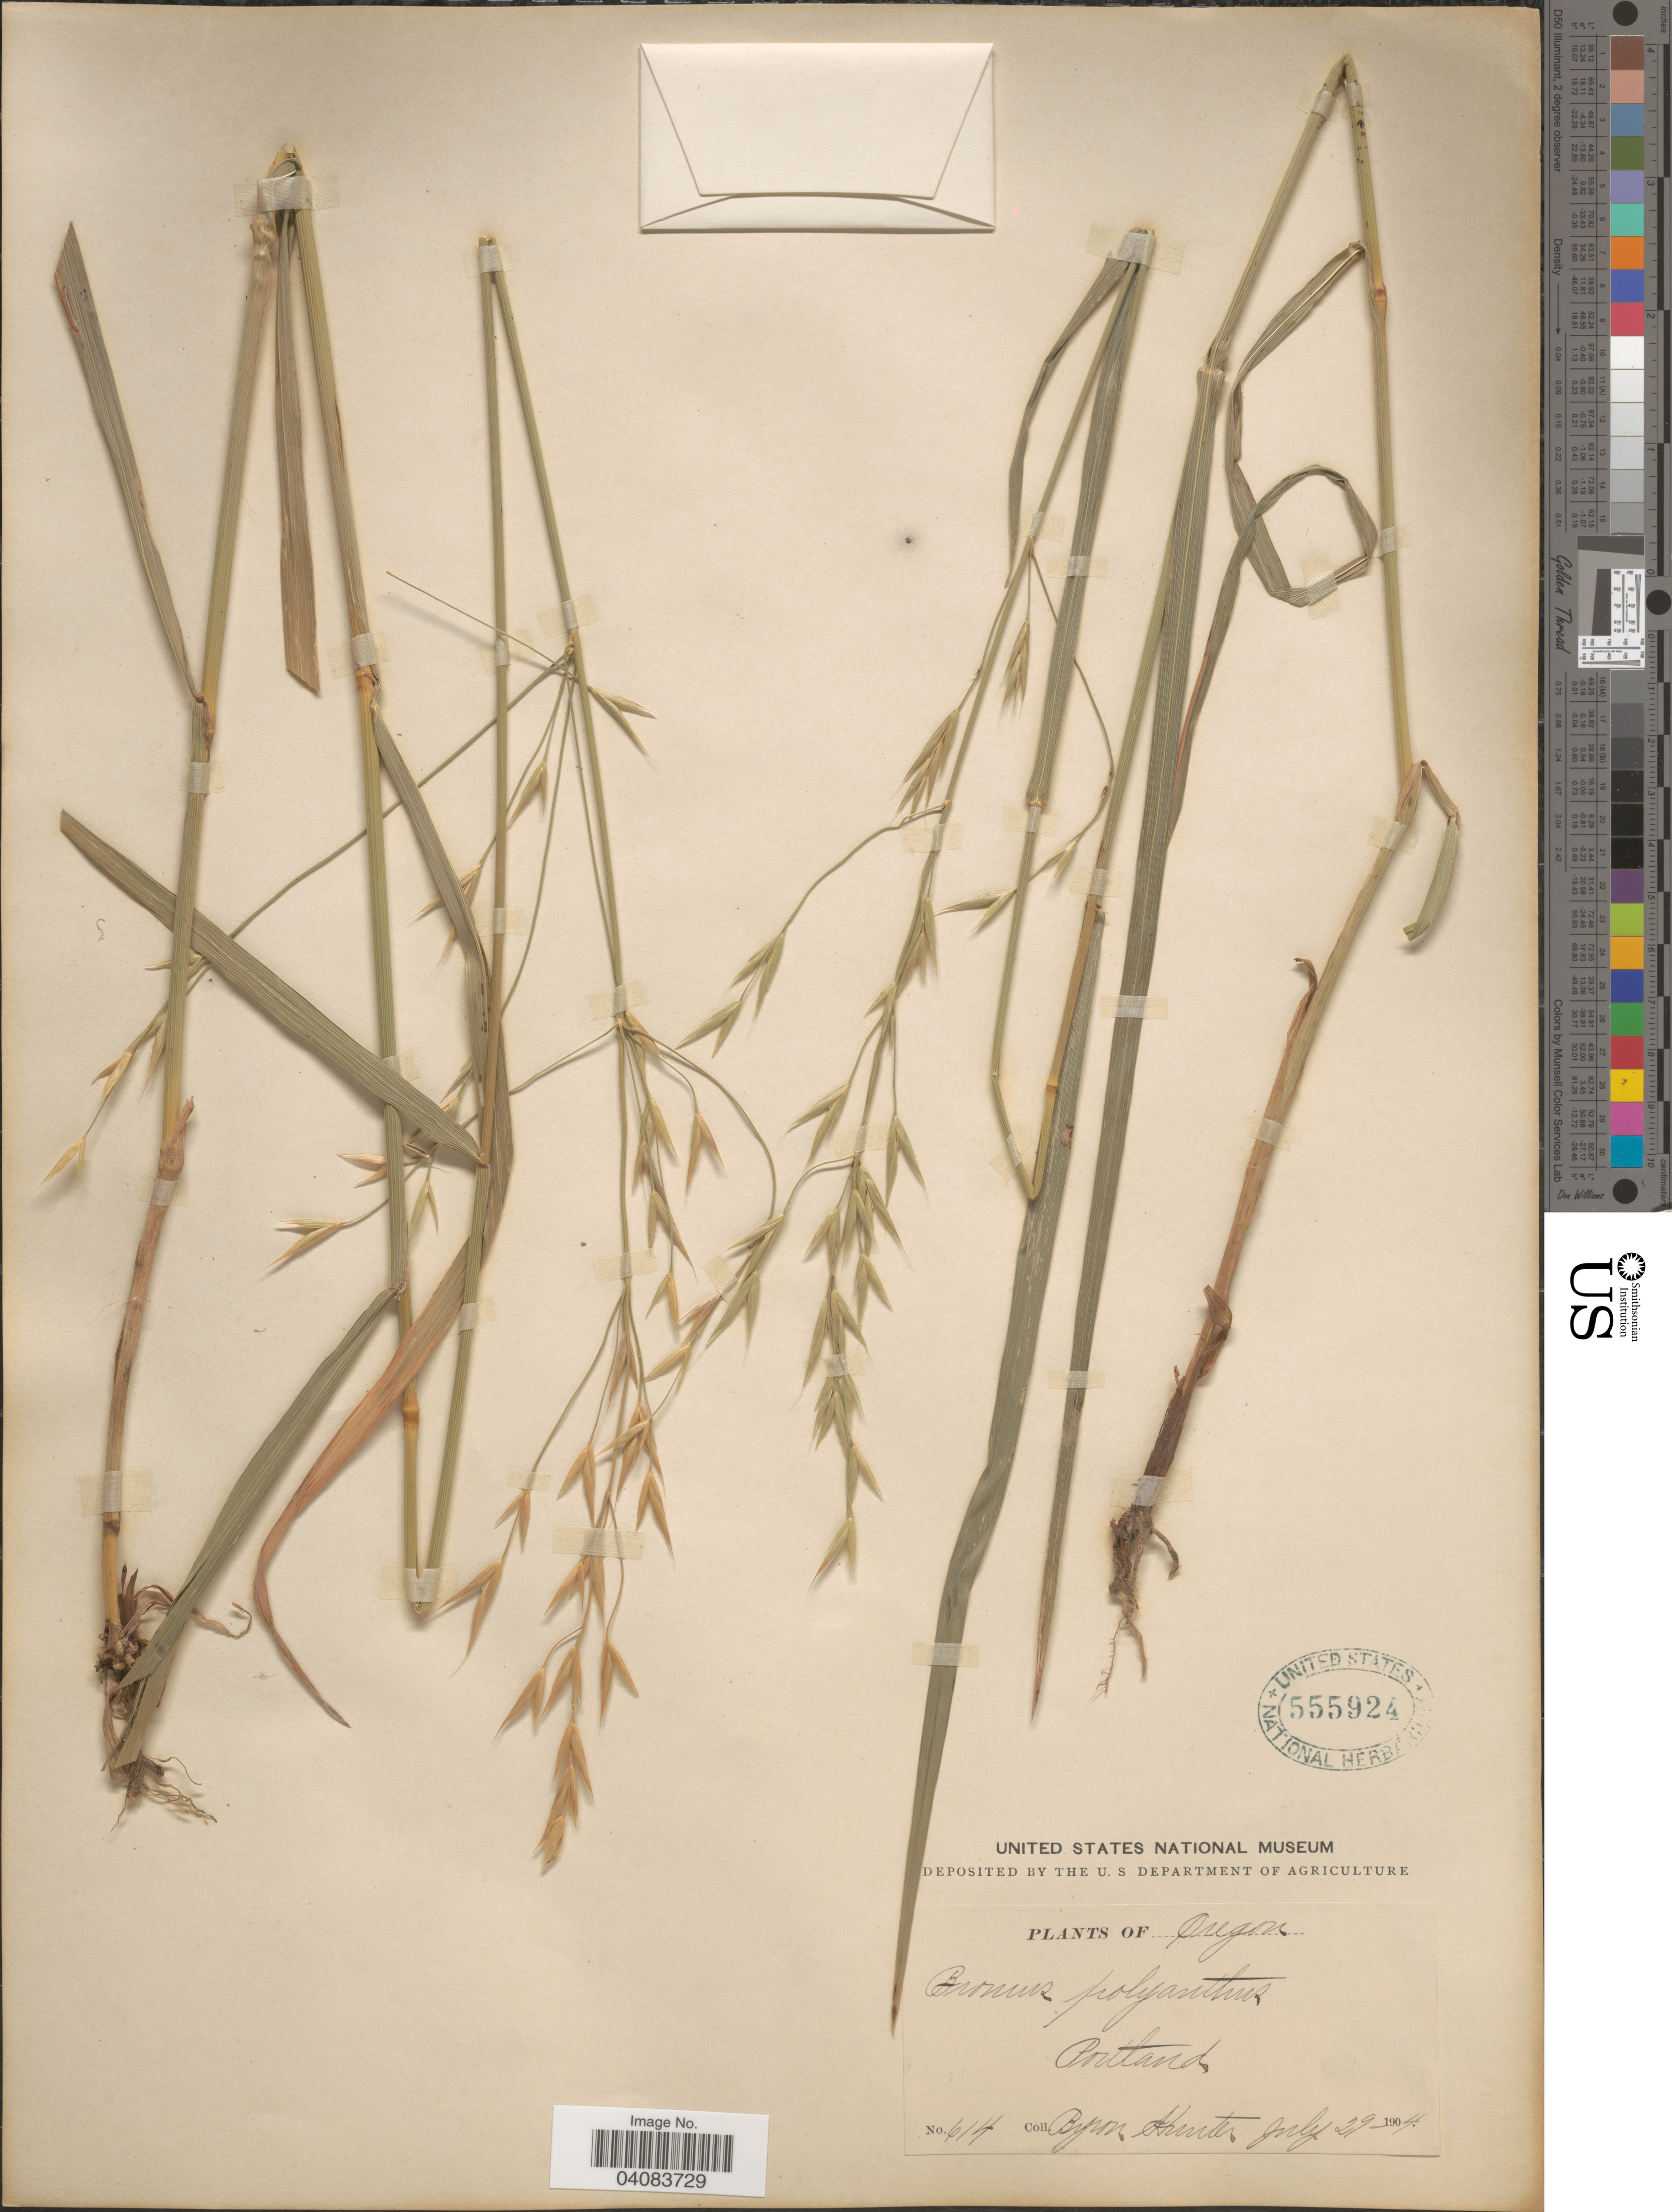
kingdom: Plantae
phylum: Tracheophyta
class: Liliopsida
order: Poales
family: Poaceae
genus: Bromus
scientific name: Bromus polyanthus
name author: Scribn. ex Shear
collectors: B. Hunter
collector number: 614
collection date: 1904-07-29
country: United States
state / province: Oregon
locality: Portland.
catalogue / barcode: US 555924